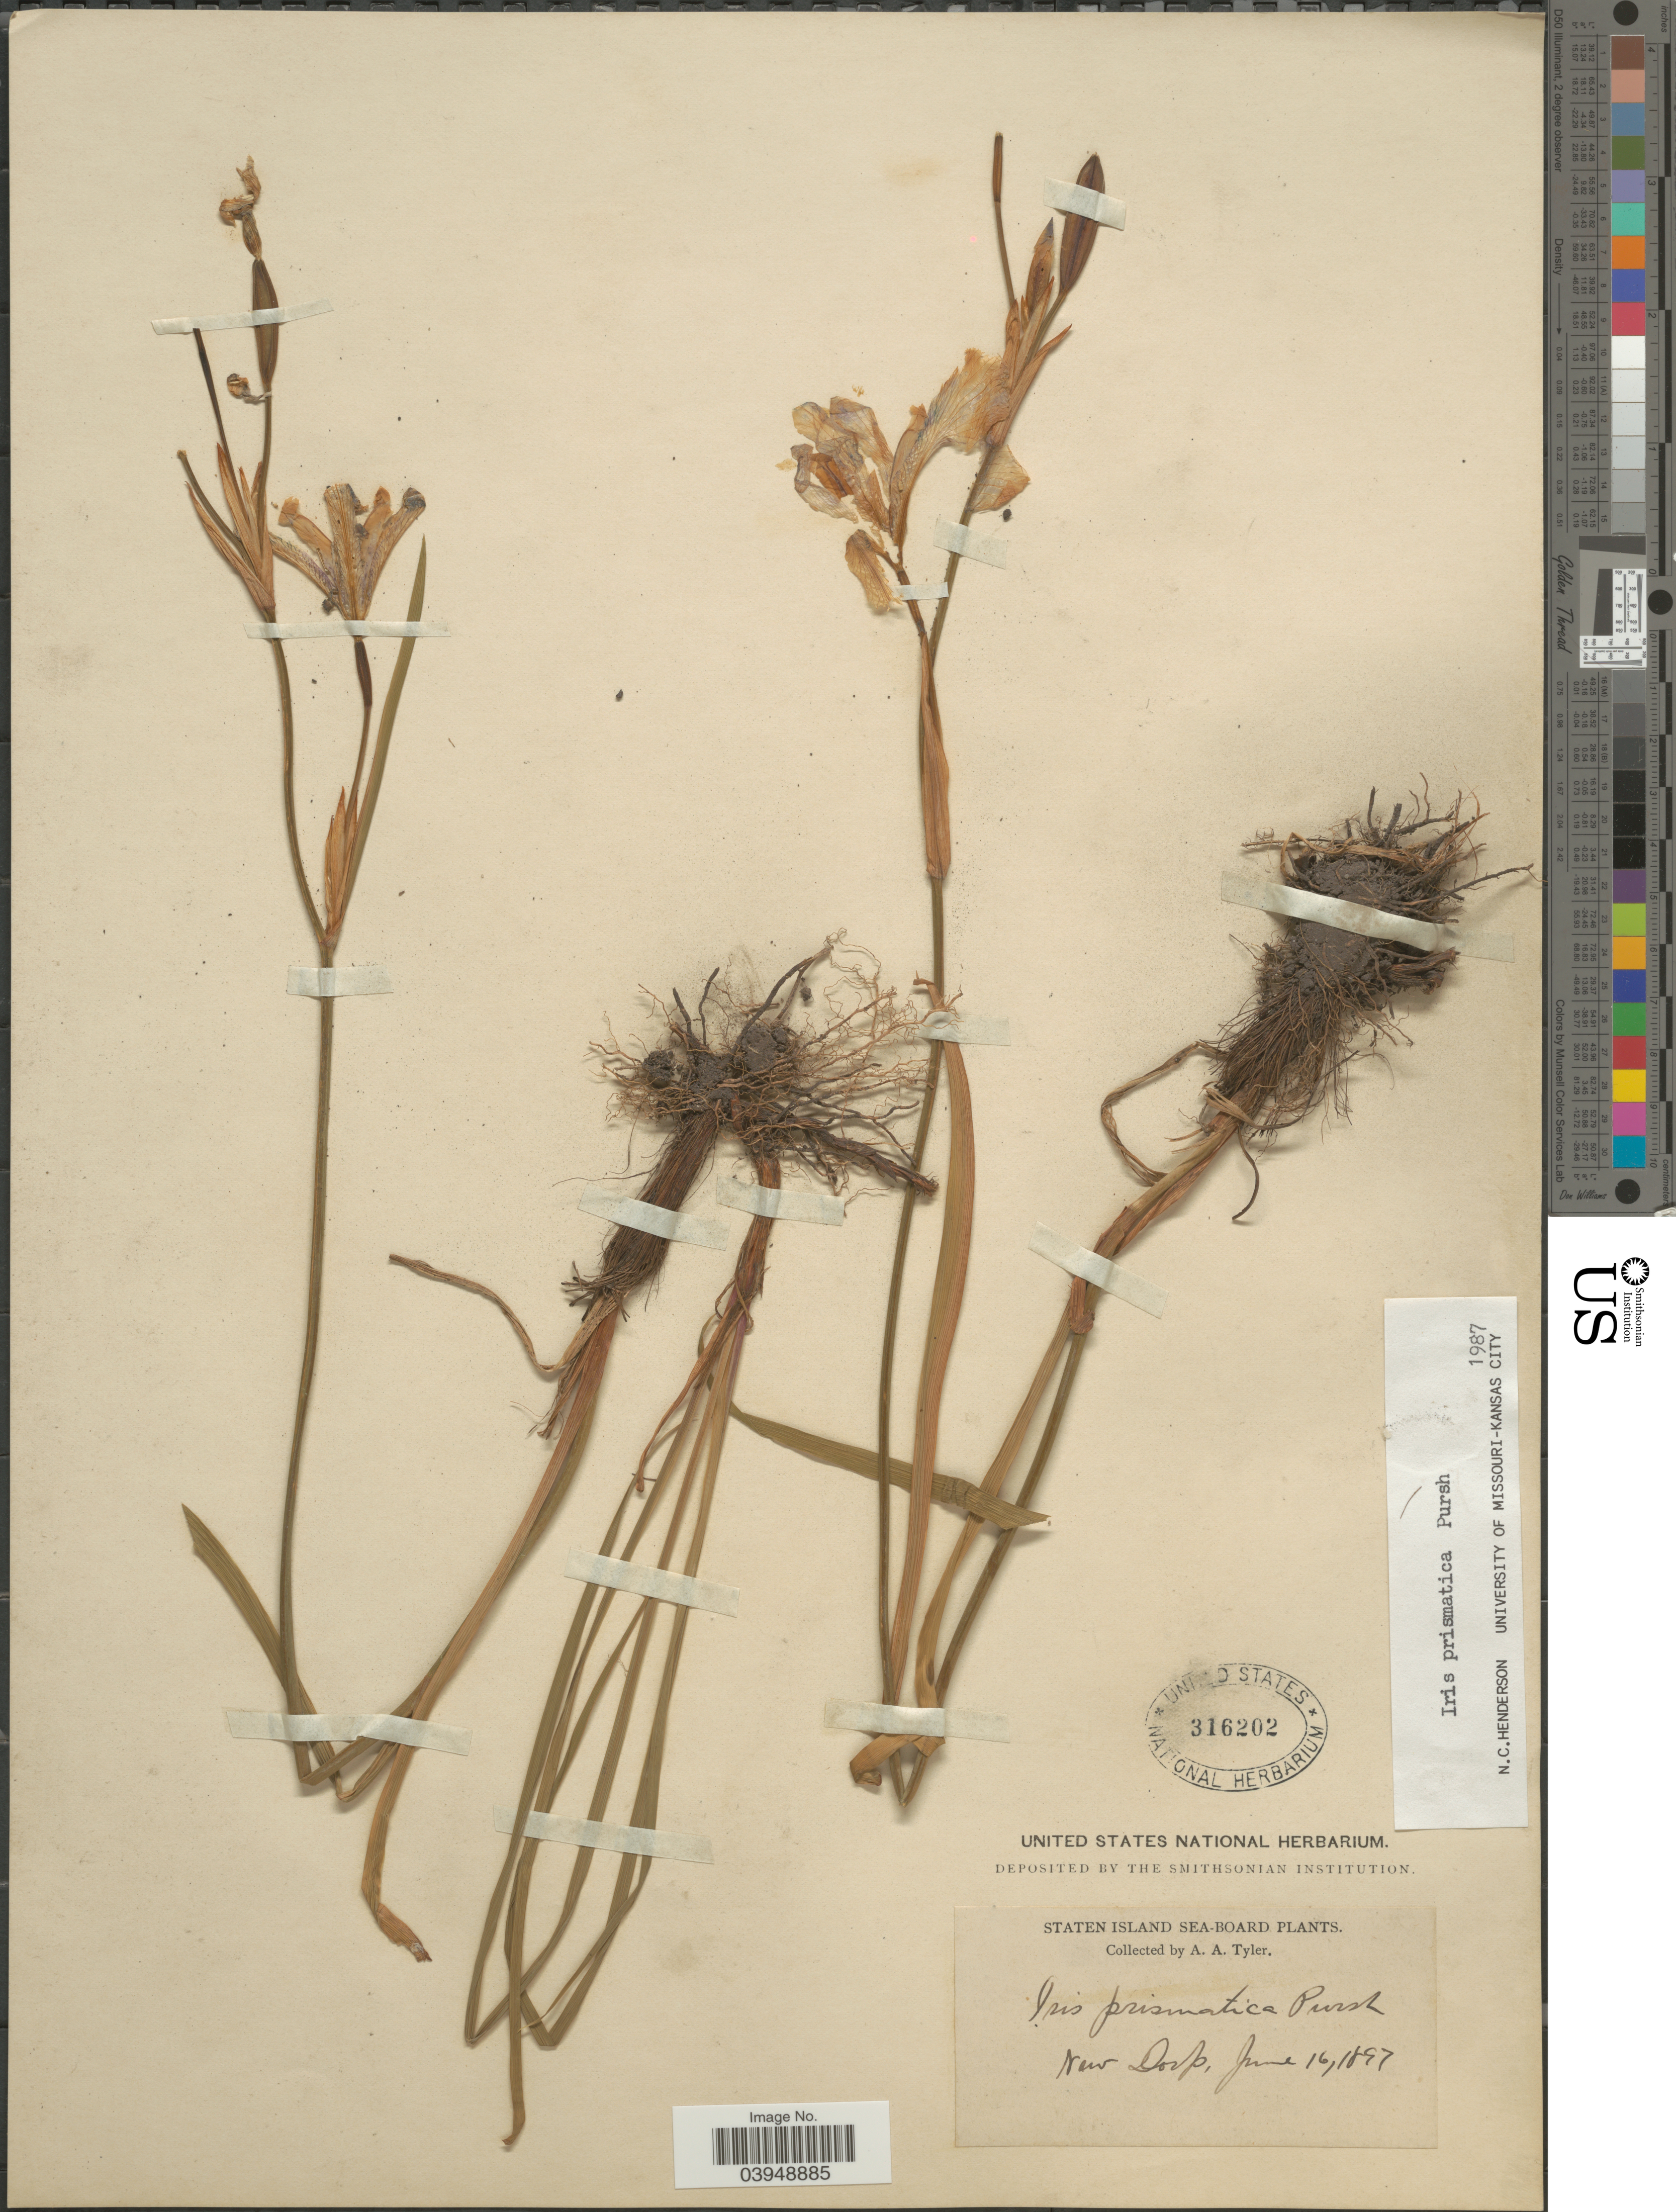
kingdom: Plantae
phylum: Tracheophyta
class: Liliopsida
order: Asparagales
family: Iridaceae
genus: Iris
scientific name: Iris prismatica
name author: Pursh ex Ker Gawl.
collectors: A. Tyler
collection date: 1897-06-16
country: United States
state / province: New York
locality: Staten Island Sea-Board. New Dorp.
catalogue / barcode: US 316202